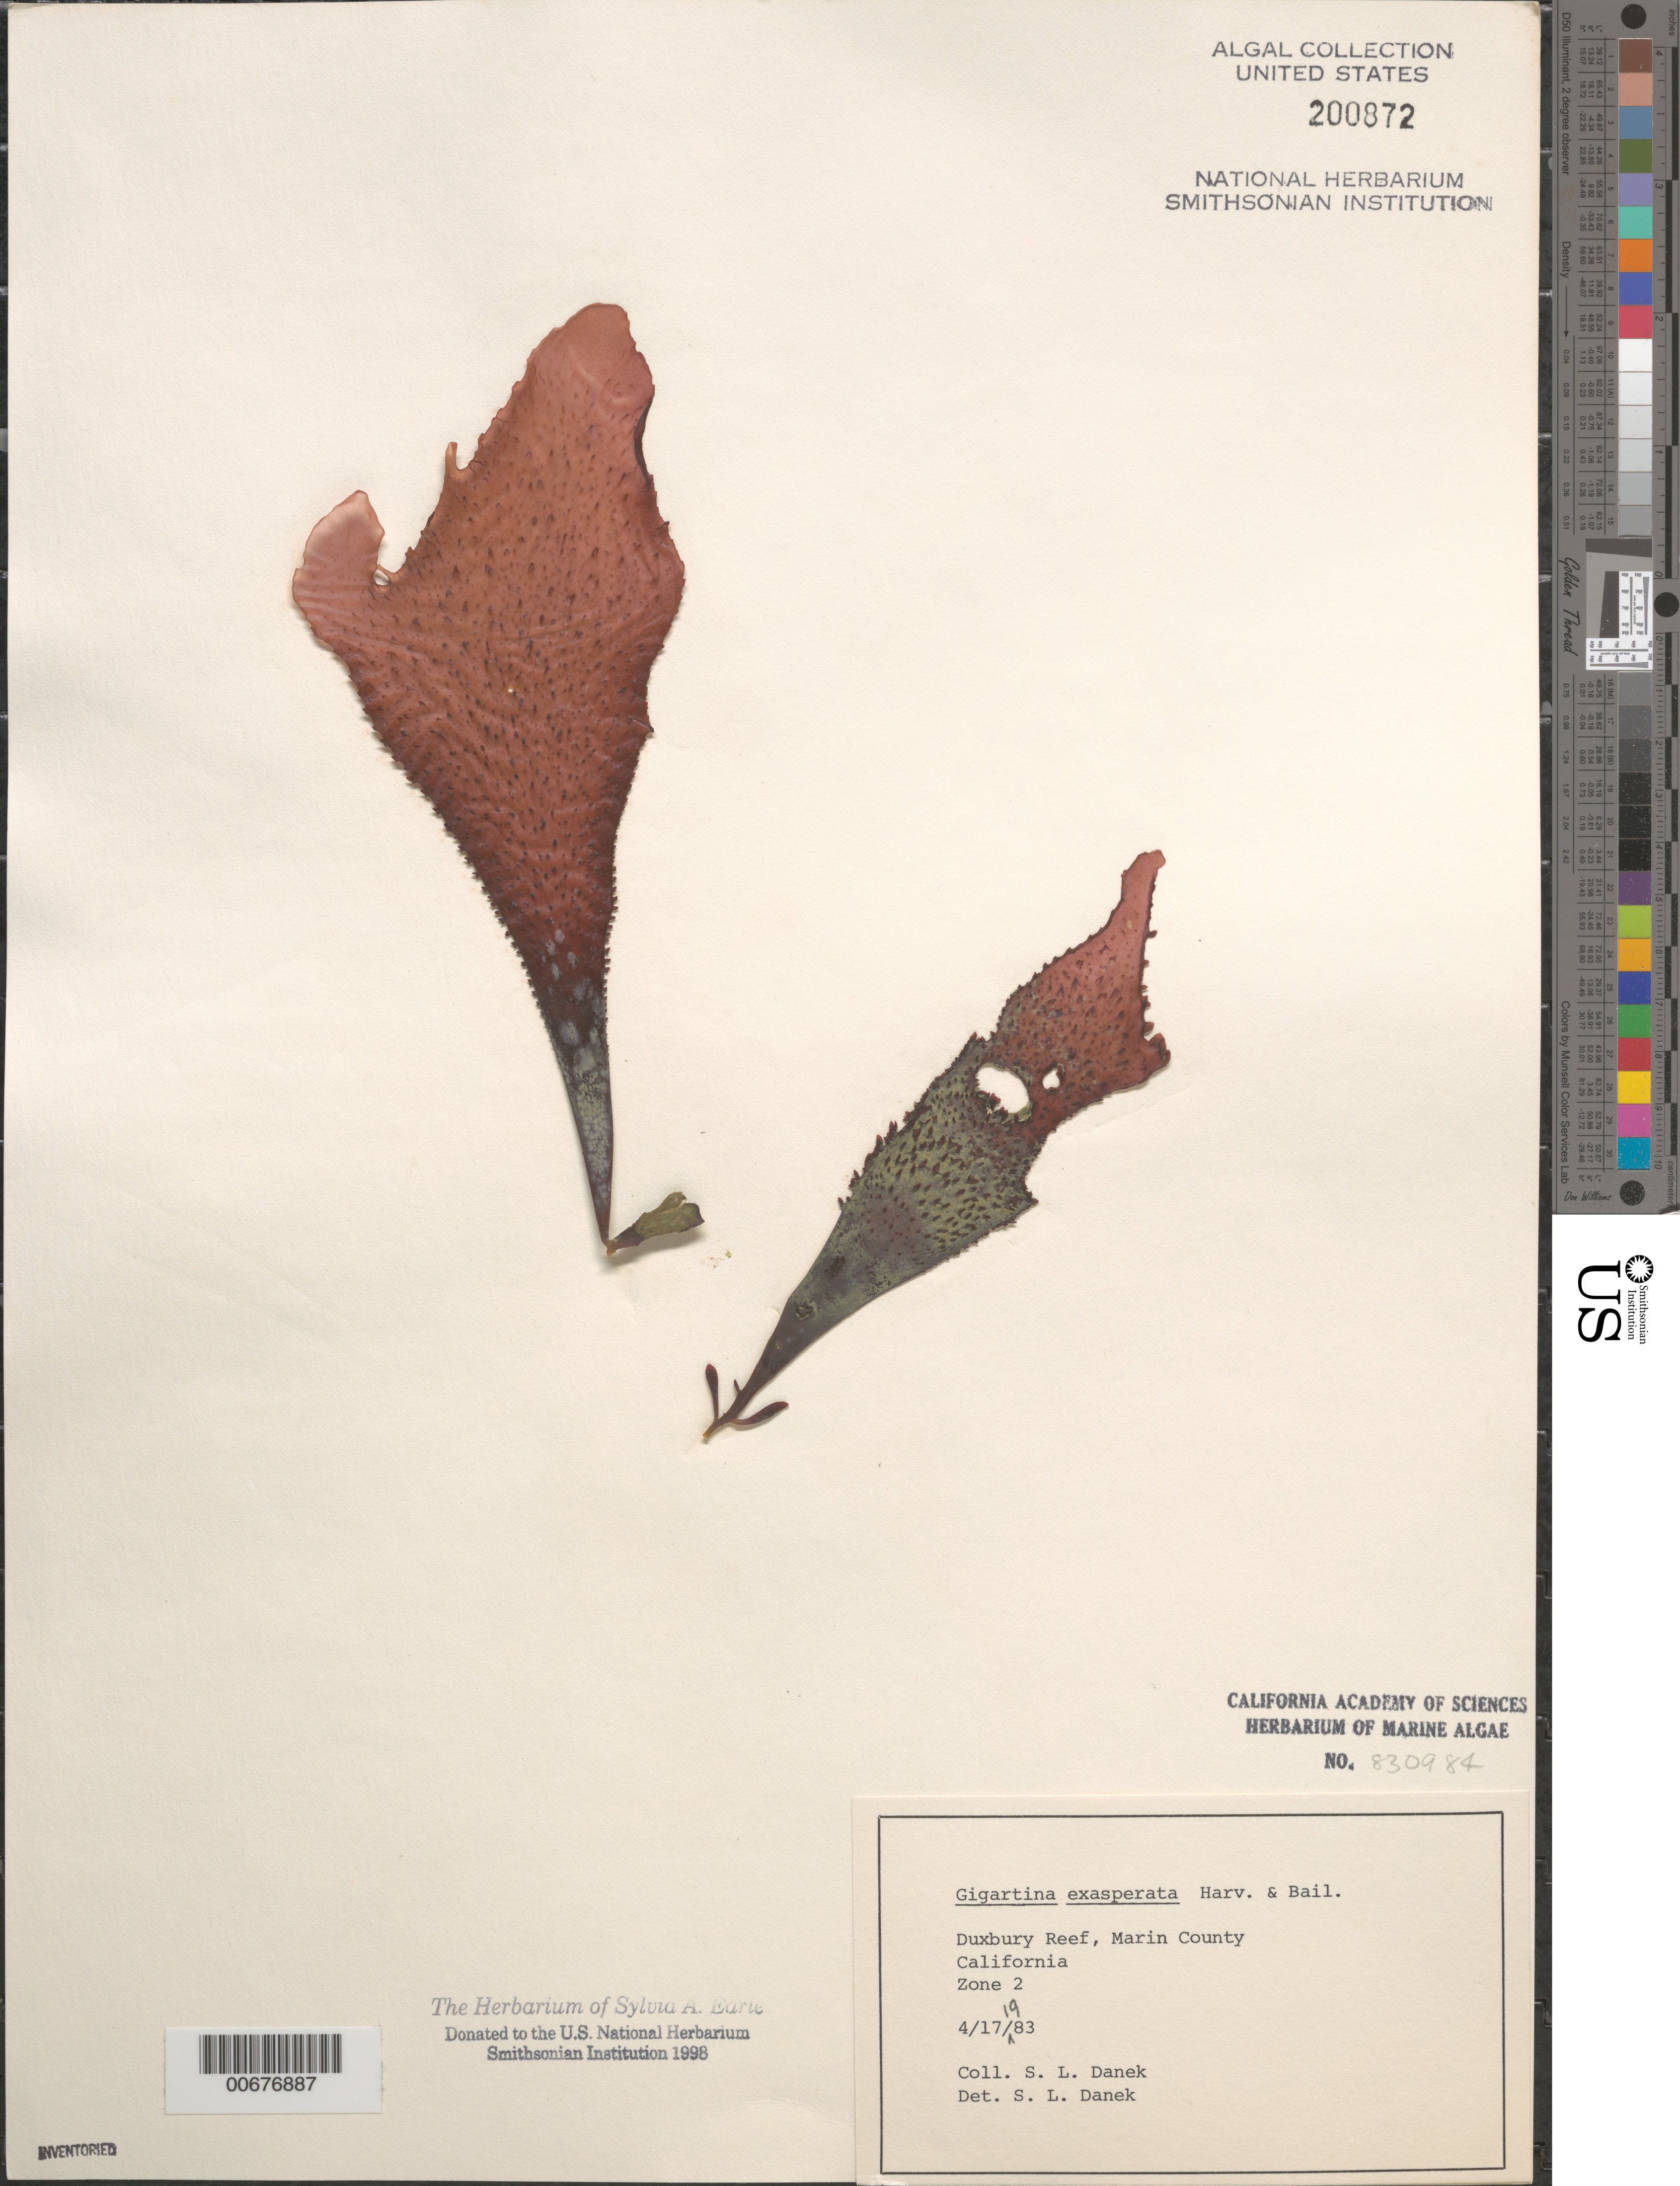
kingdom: Plantae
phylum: Rhodophyta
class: Florideophyceae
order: Gigartinales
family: Gigartinaceae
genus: Chondracanthus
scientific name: Chondracanthus exasperatus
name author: (Harv. & J. Bailey) J.R. Hughey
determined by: Algae name updating Project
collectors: S. Danek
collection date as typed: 17 Apr 1983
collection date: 1983-04-17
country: United States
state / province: California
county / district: Marin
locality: Duxbury Reef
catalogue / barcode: US 200872